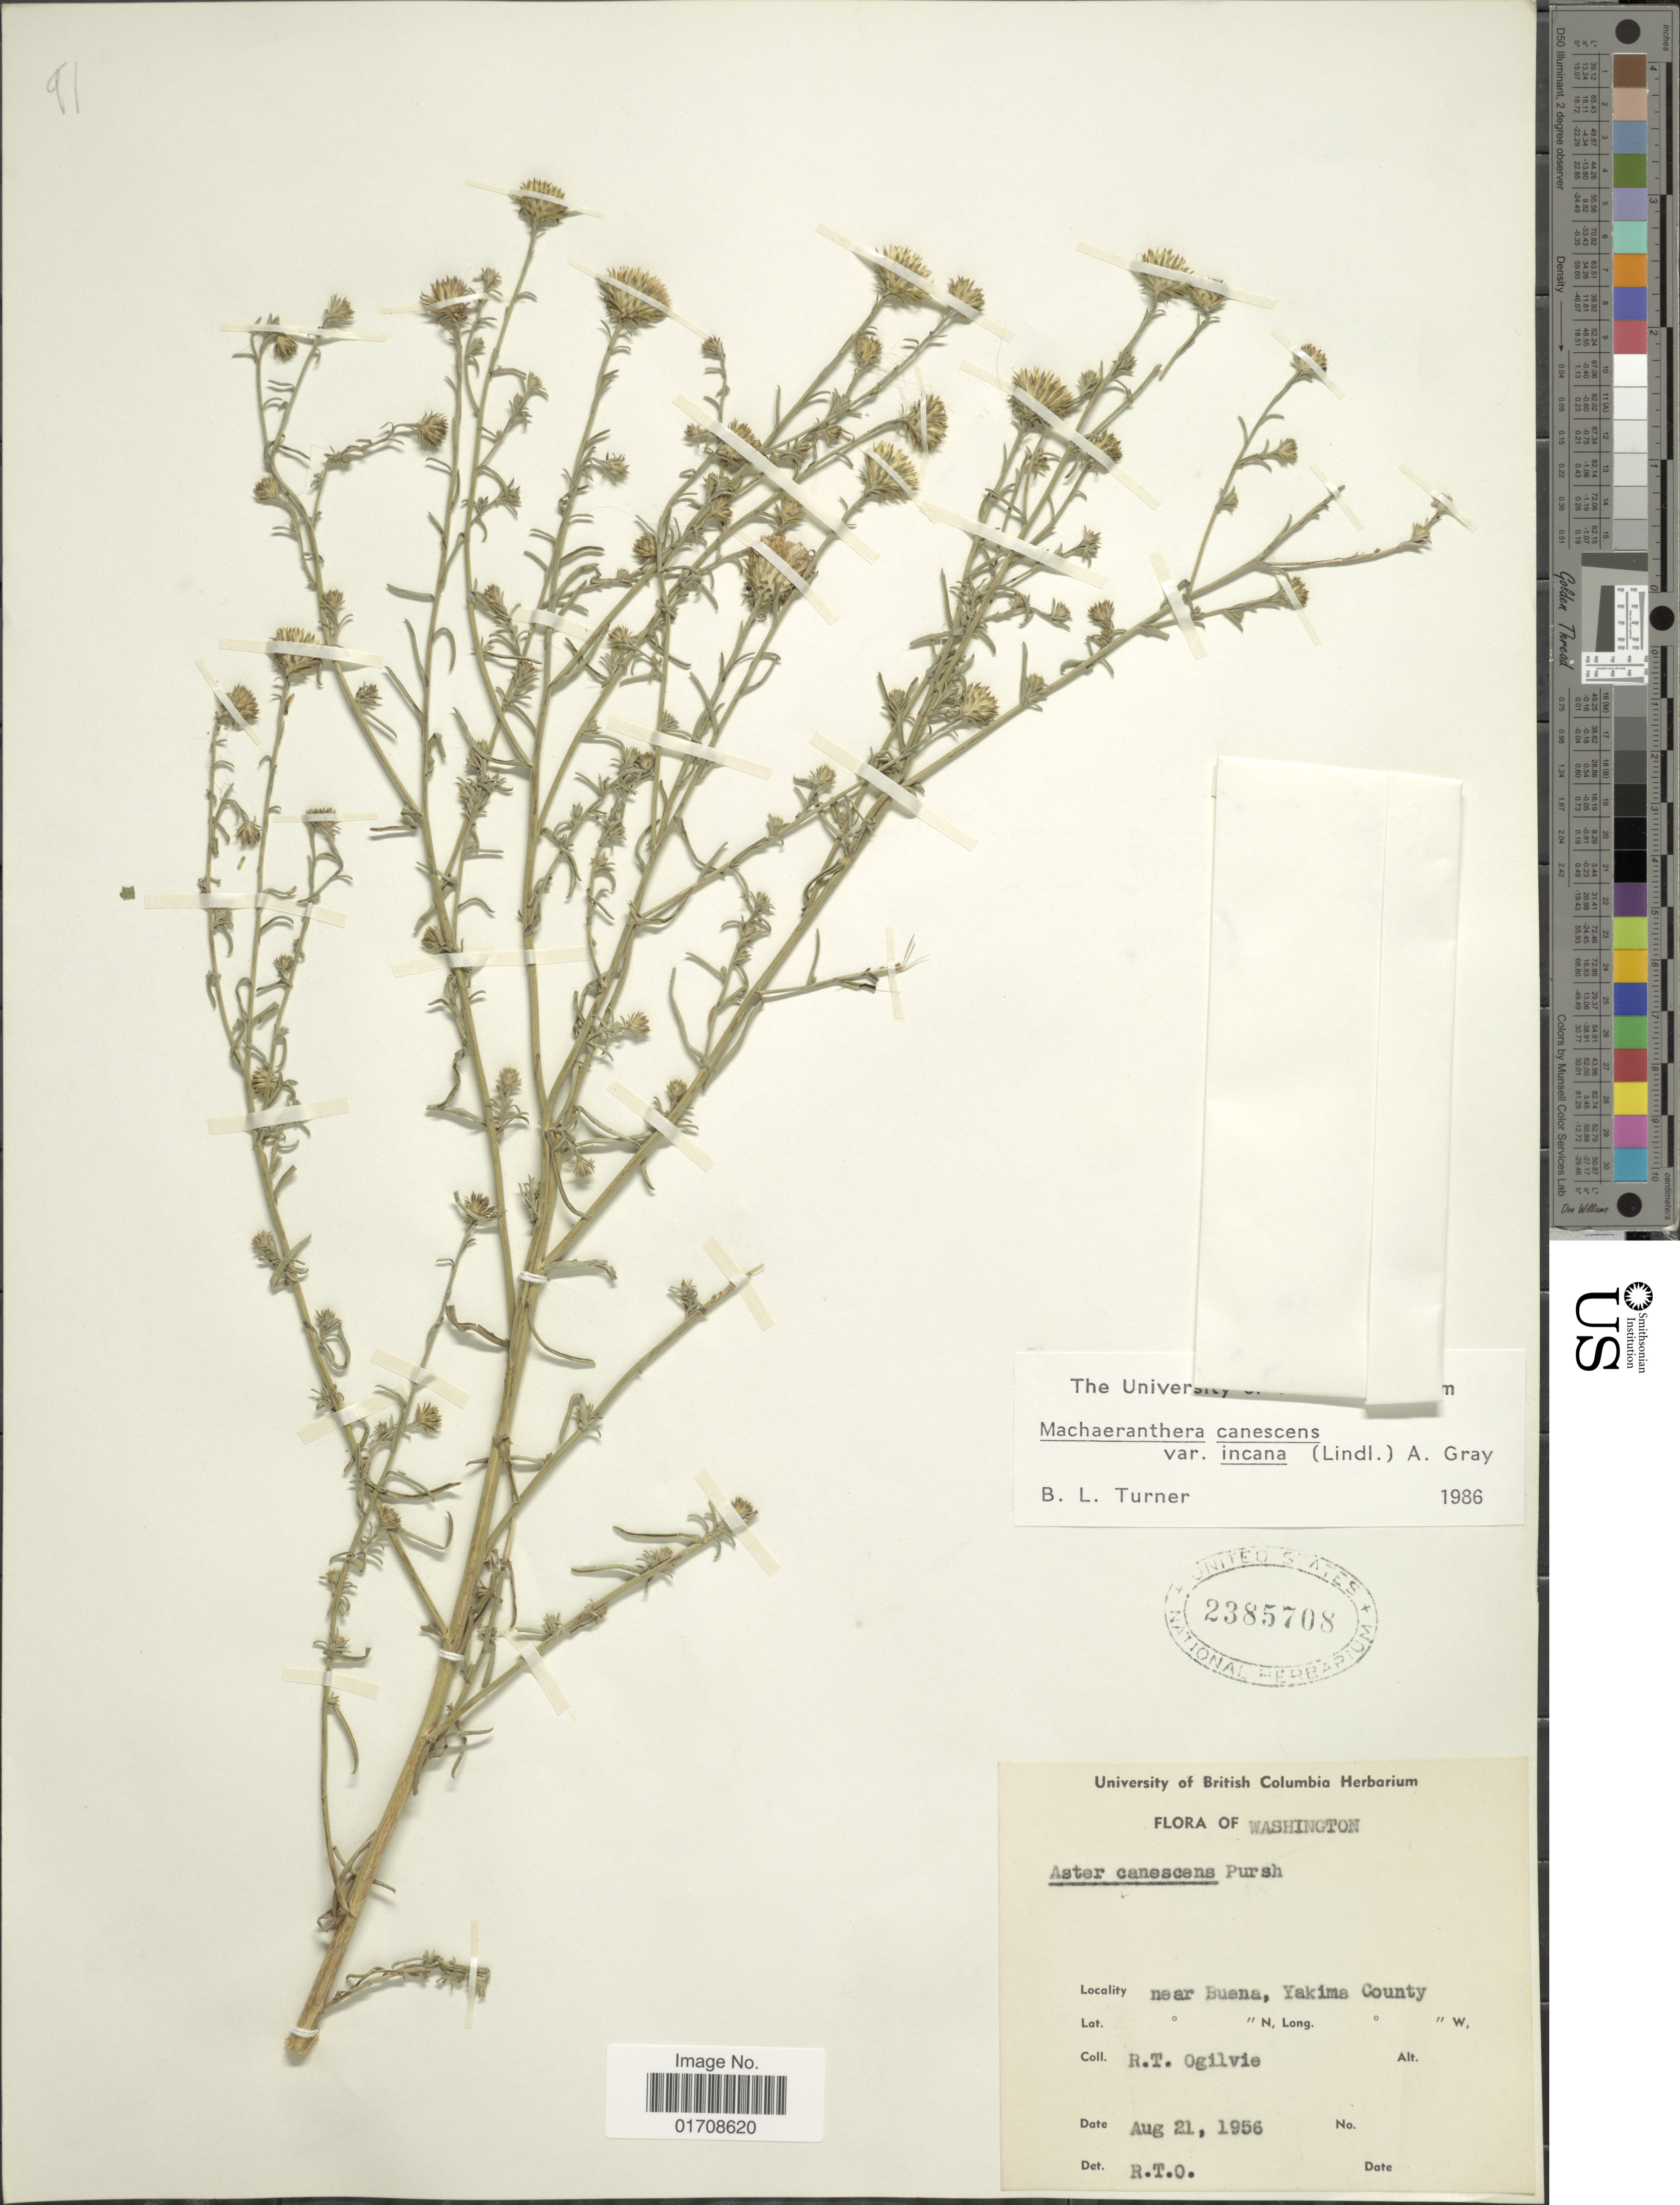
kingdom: Plantae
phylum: Tracheophyta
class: Magnoliopsida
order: Asterales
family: Asteraceae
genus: Machaeranthera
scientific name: Machaeranthera canescens var. incana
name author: (Lindl.) A. Gray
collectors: R. Ogilvie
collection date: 1956-08-21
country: United States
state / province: Washington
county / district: Yakima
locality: Near Buena, Yakima County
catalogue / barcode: US 2385708